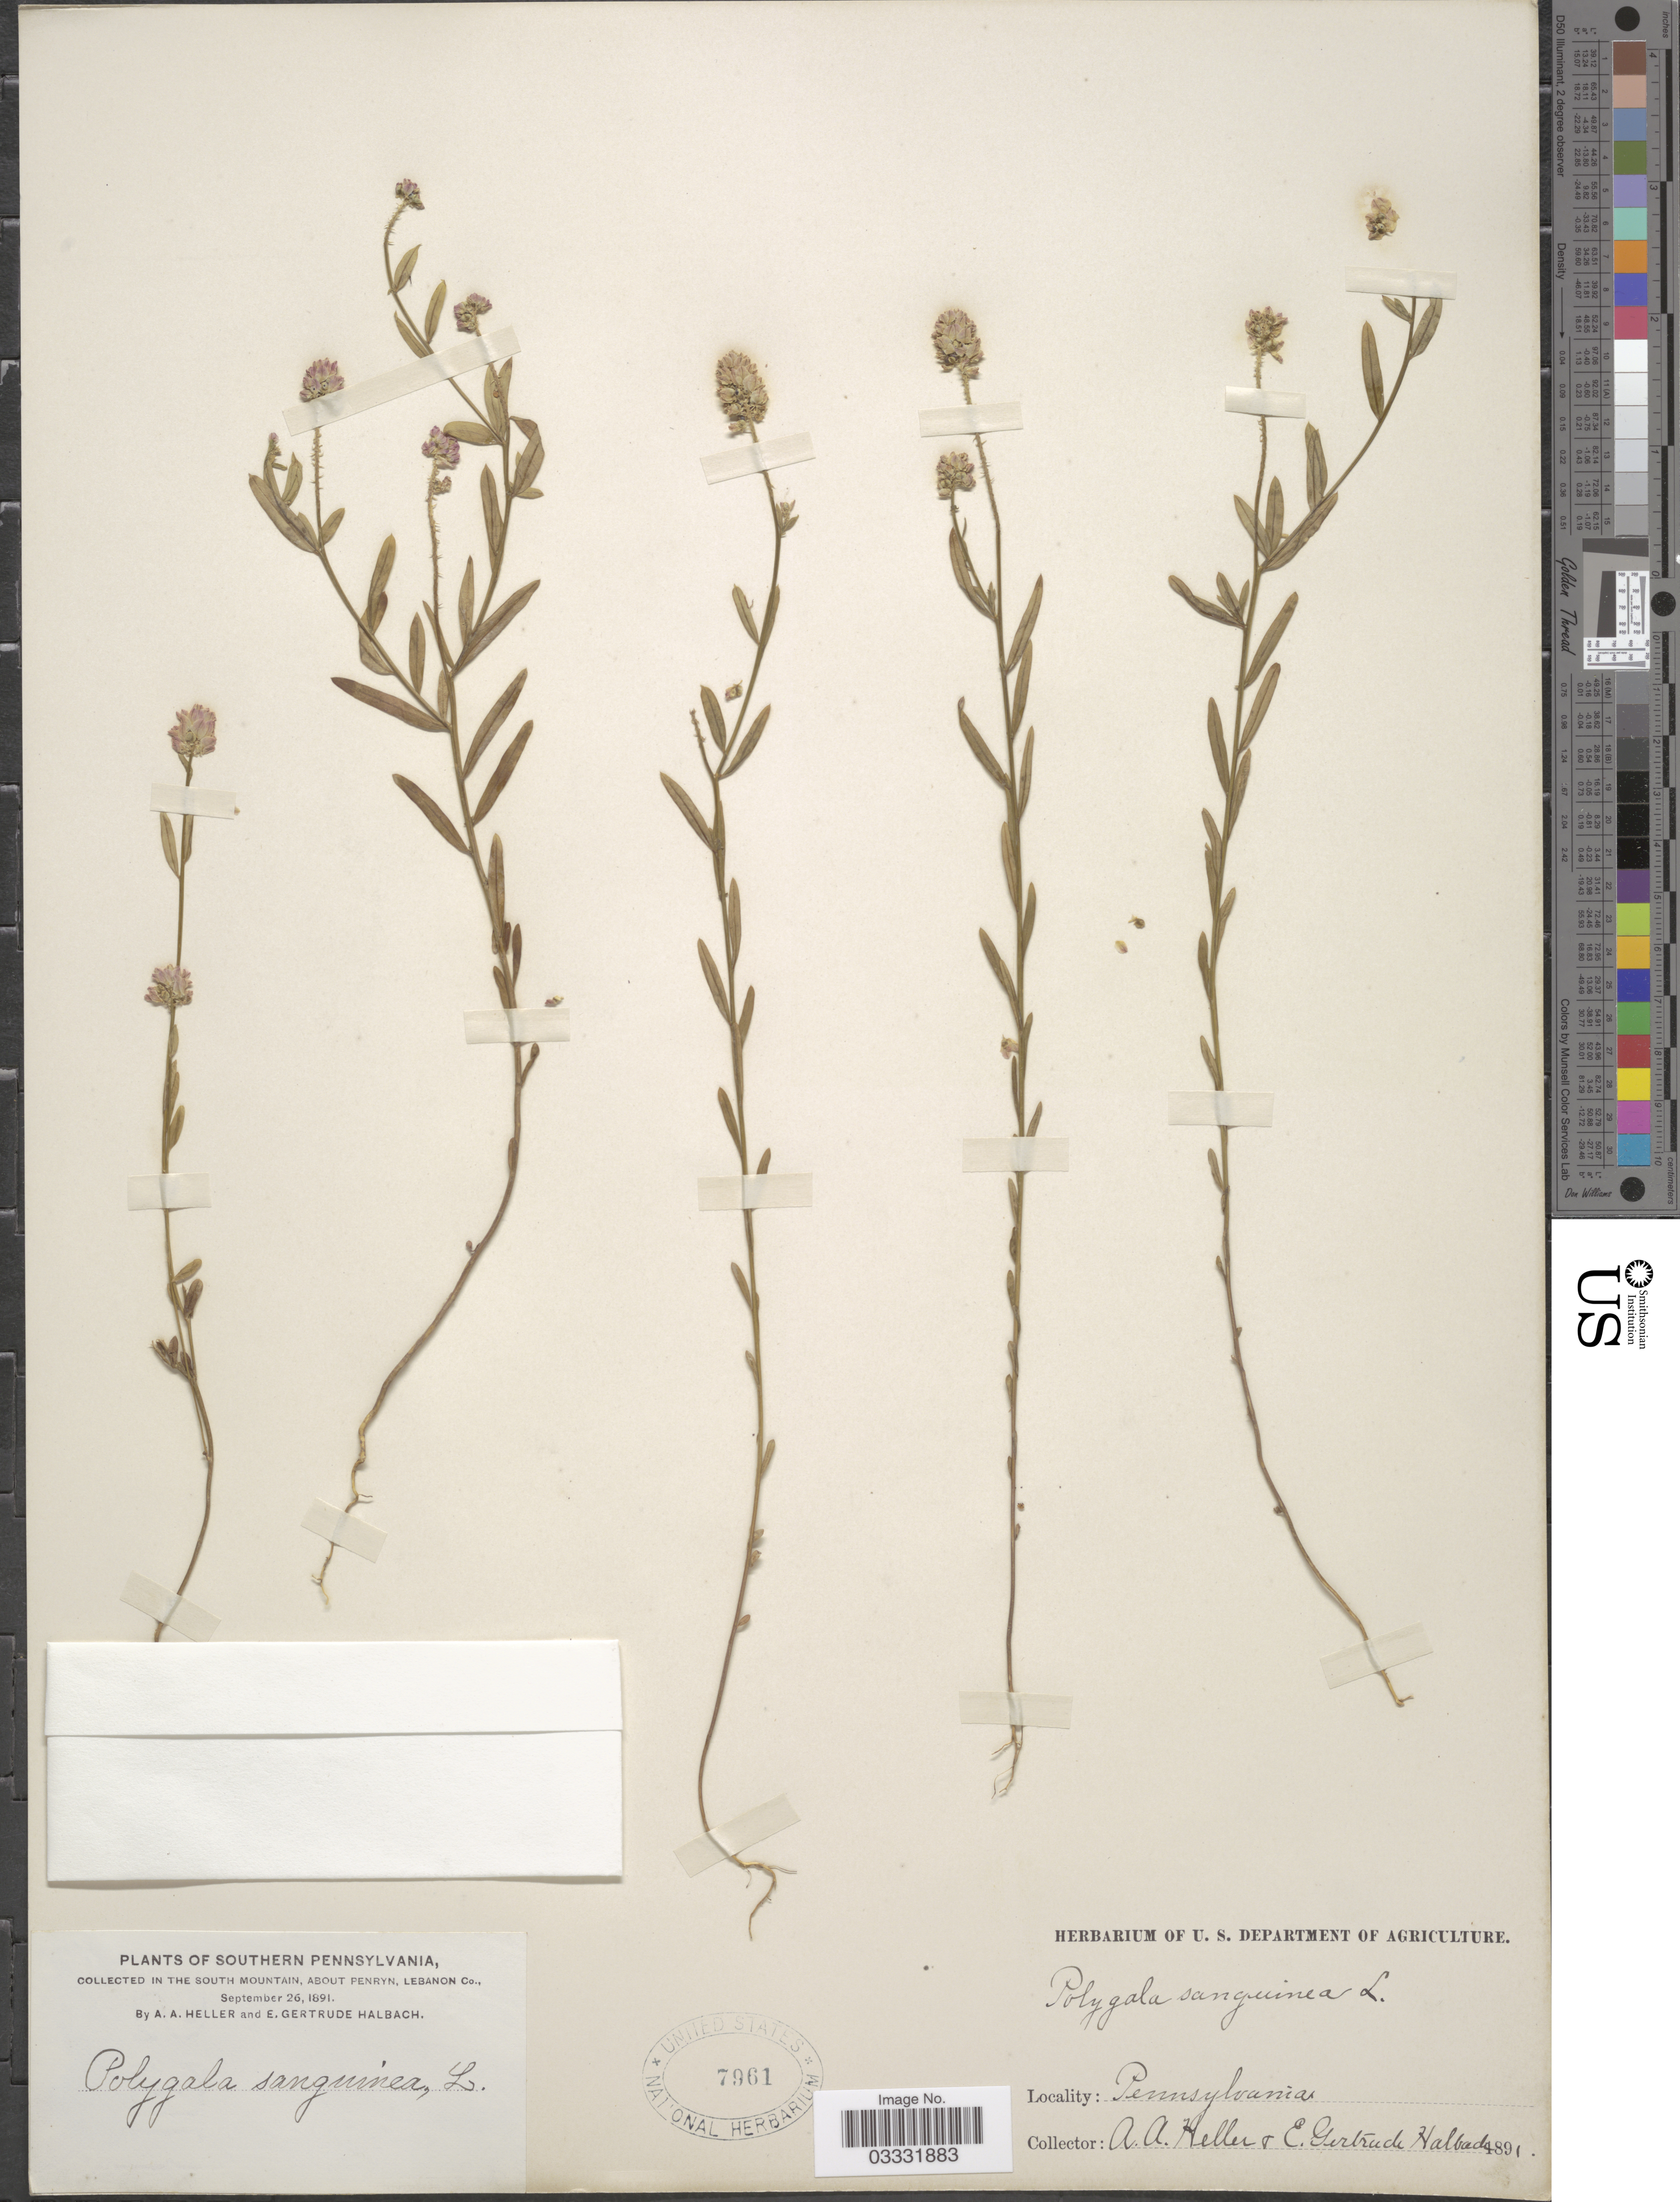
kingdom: Plantae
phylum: Tracheophyta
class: Magnoliopsida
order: Fabales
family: Polygalaceae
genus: Polygala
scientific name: Polygala sanguinea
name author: L.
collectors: A. A. Heller & E. G. Halbach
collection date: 1891-09-26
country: United States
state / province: Pennsylvania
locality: Southern Pennsylvania. In the South Mountain, about Penryn, Lebanon Co.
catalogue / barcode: US 7961